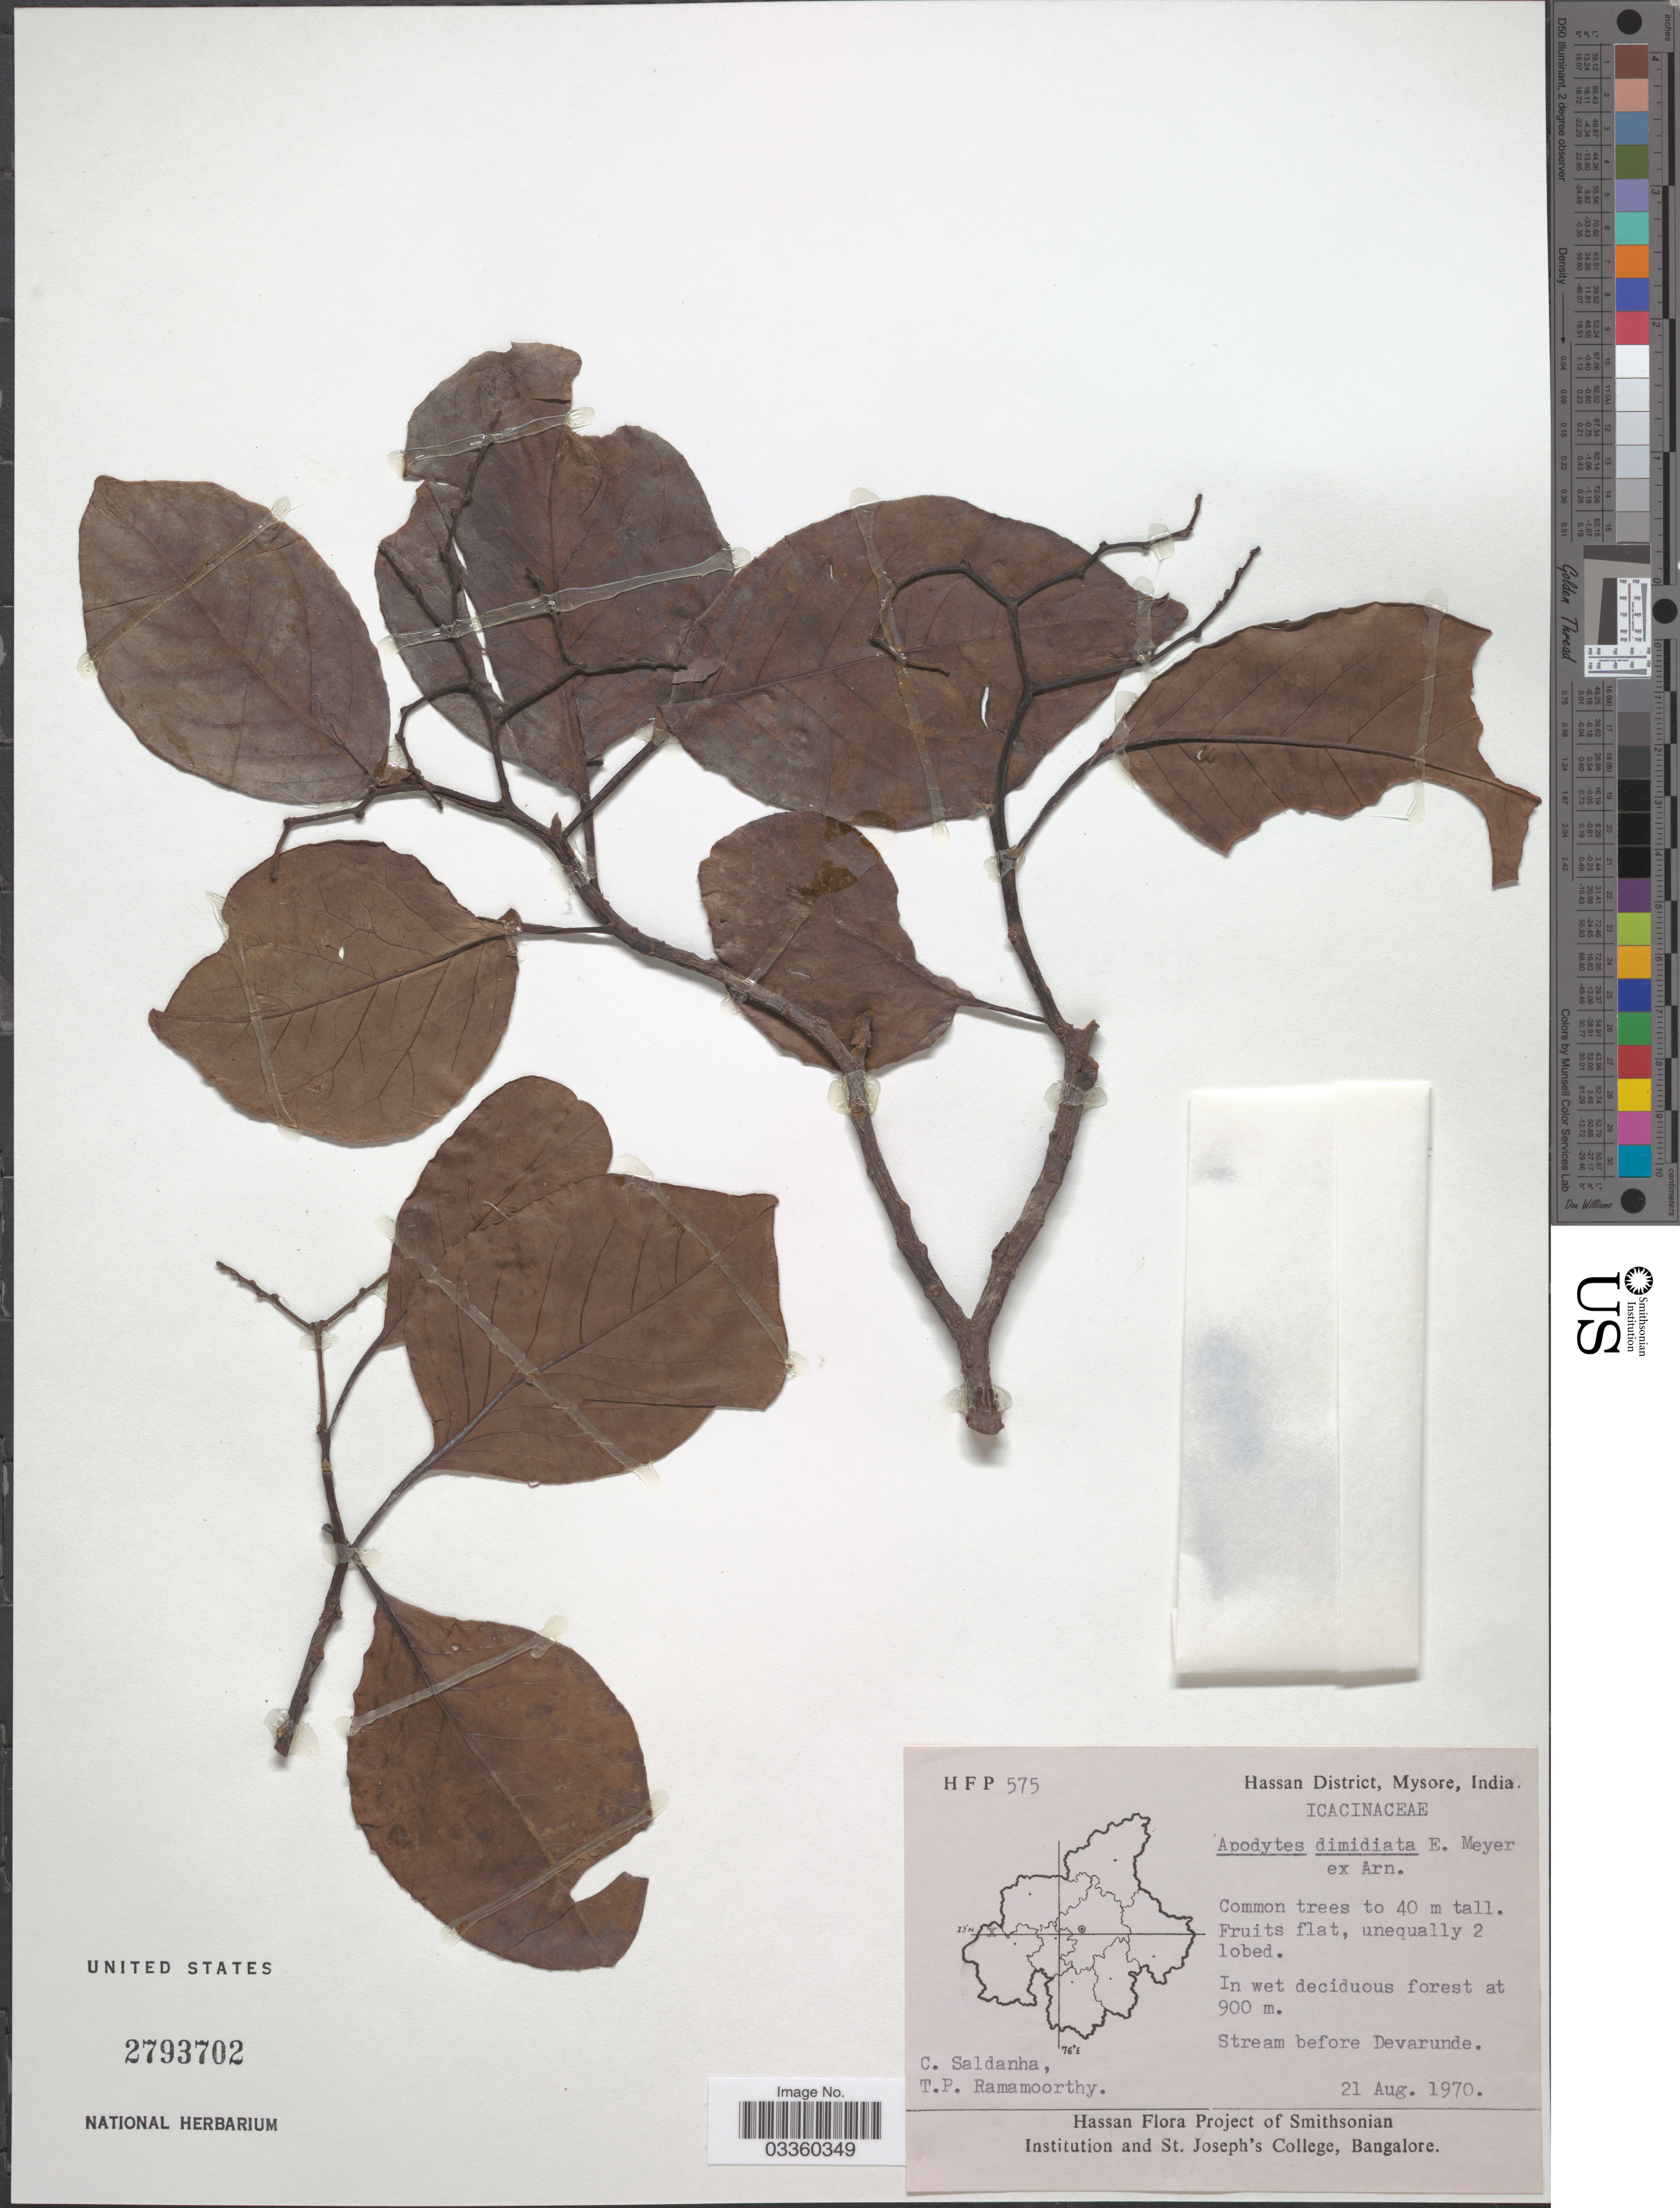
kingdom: Plantae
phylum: Tracheophyta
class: Magnoliopsida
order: Metteniusales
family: Metteniusaceae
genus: Apodytes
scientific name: Apodytes dimidiata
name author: E. Mey. ex Arn.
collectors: C. Saldanha & T. P. Ramamoorthy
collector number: HFP575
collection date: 1970-08-21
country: India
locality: Hassan District, Mysore. Stream before Devarunde.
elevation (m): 900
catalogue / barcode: US 2793702